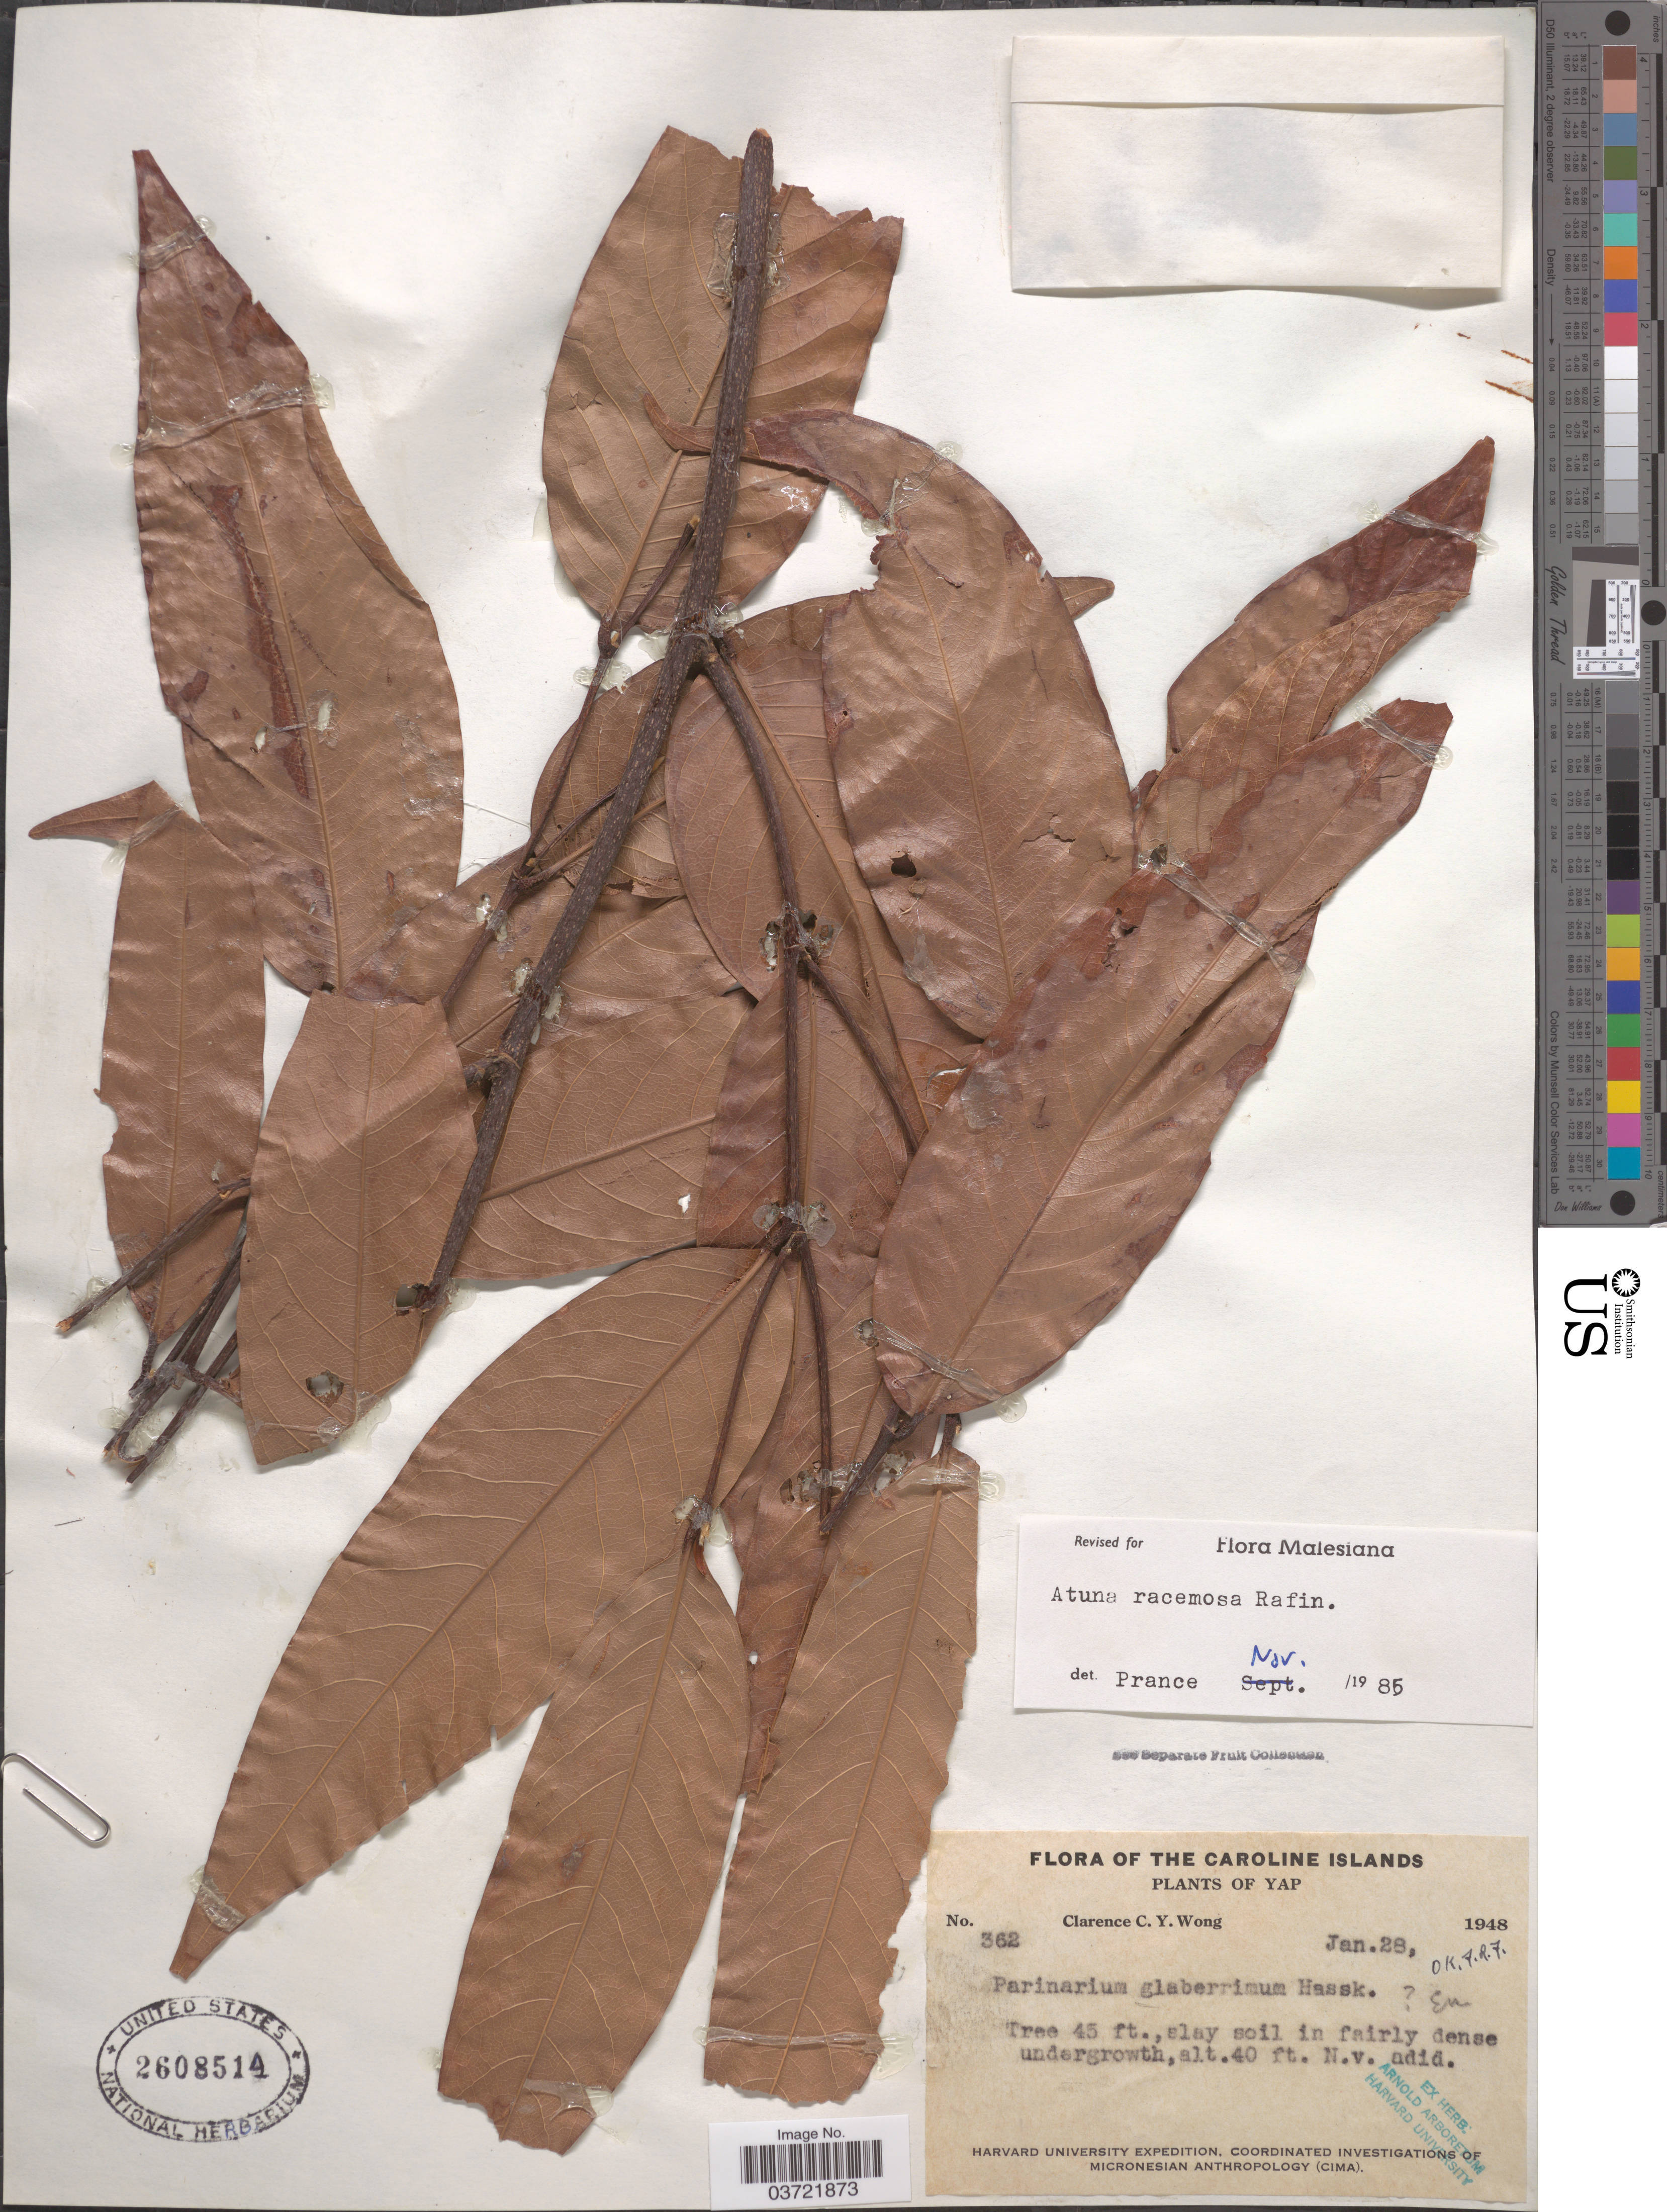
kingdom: Plantae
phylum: Tracheophyta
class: Magnoliopsida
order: Malpighiales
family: Chrysobalanaceae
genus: Atuna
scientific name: Atuna racemosa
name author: Raf.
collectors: C. Wong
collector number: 362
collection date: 1948-01-28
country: Micronesia, Federated States of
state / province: Yap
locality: The Caroline Islands.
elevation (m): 12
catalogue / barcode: US 2608514